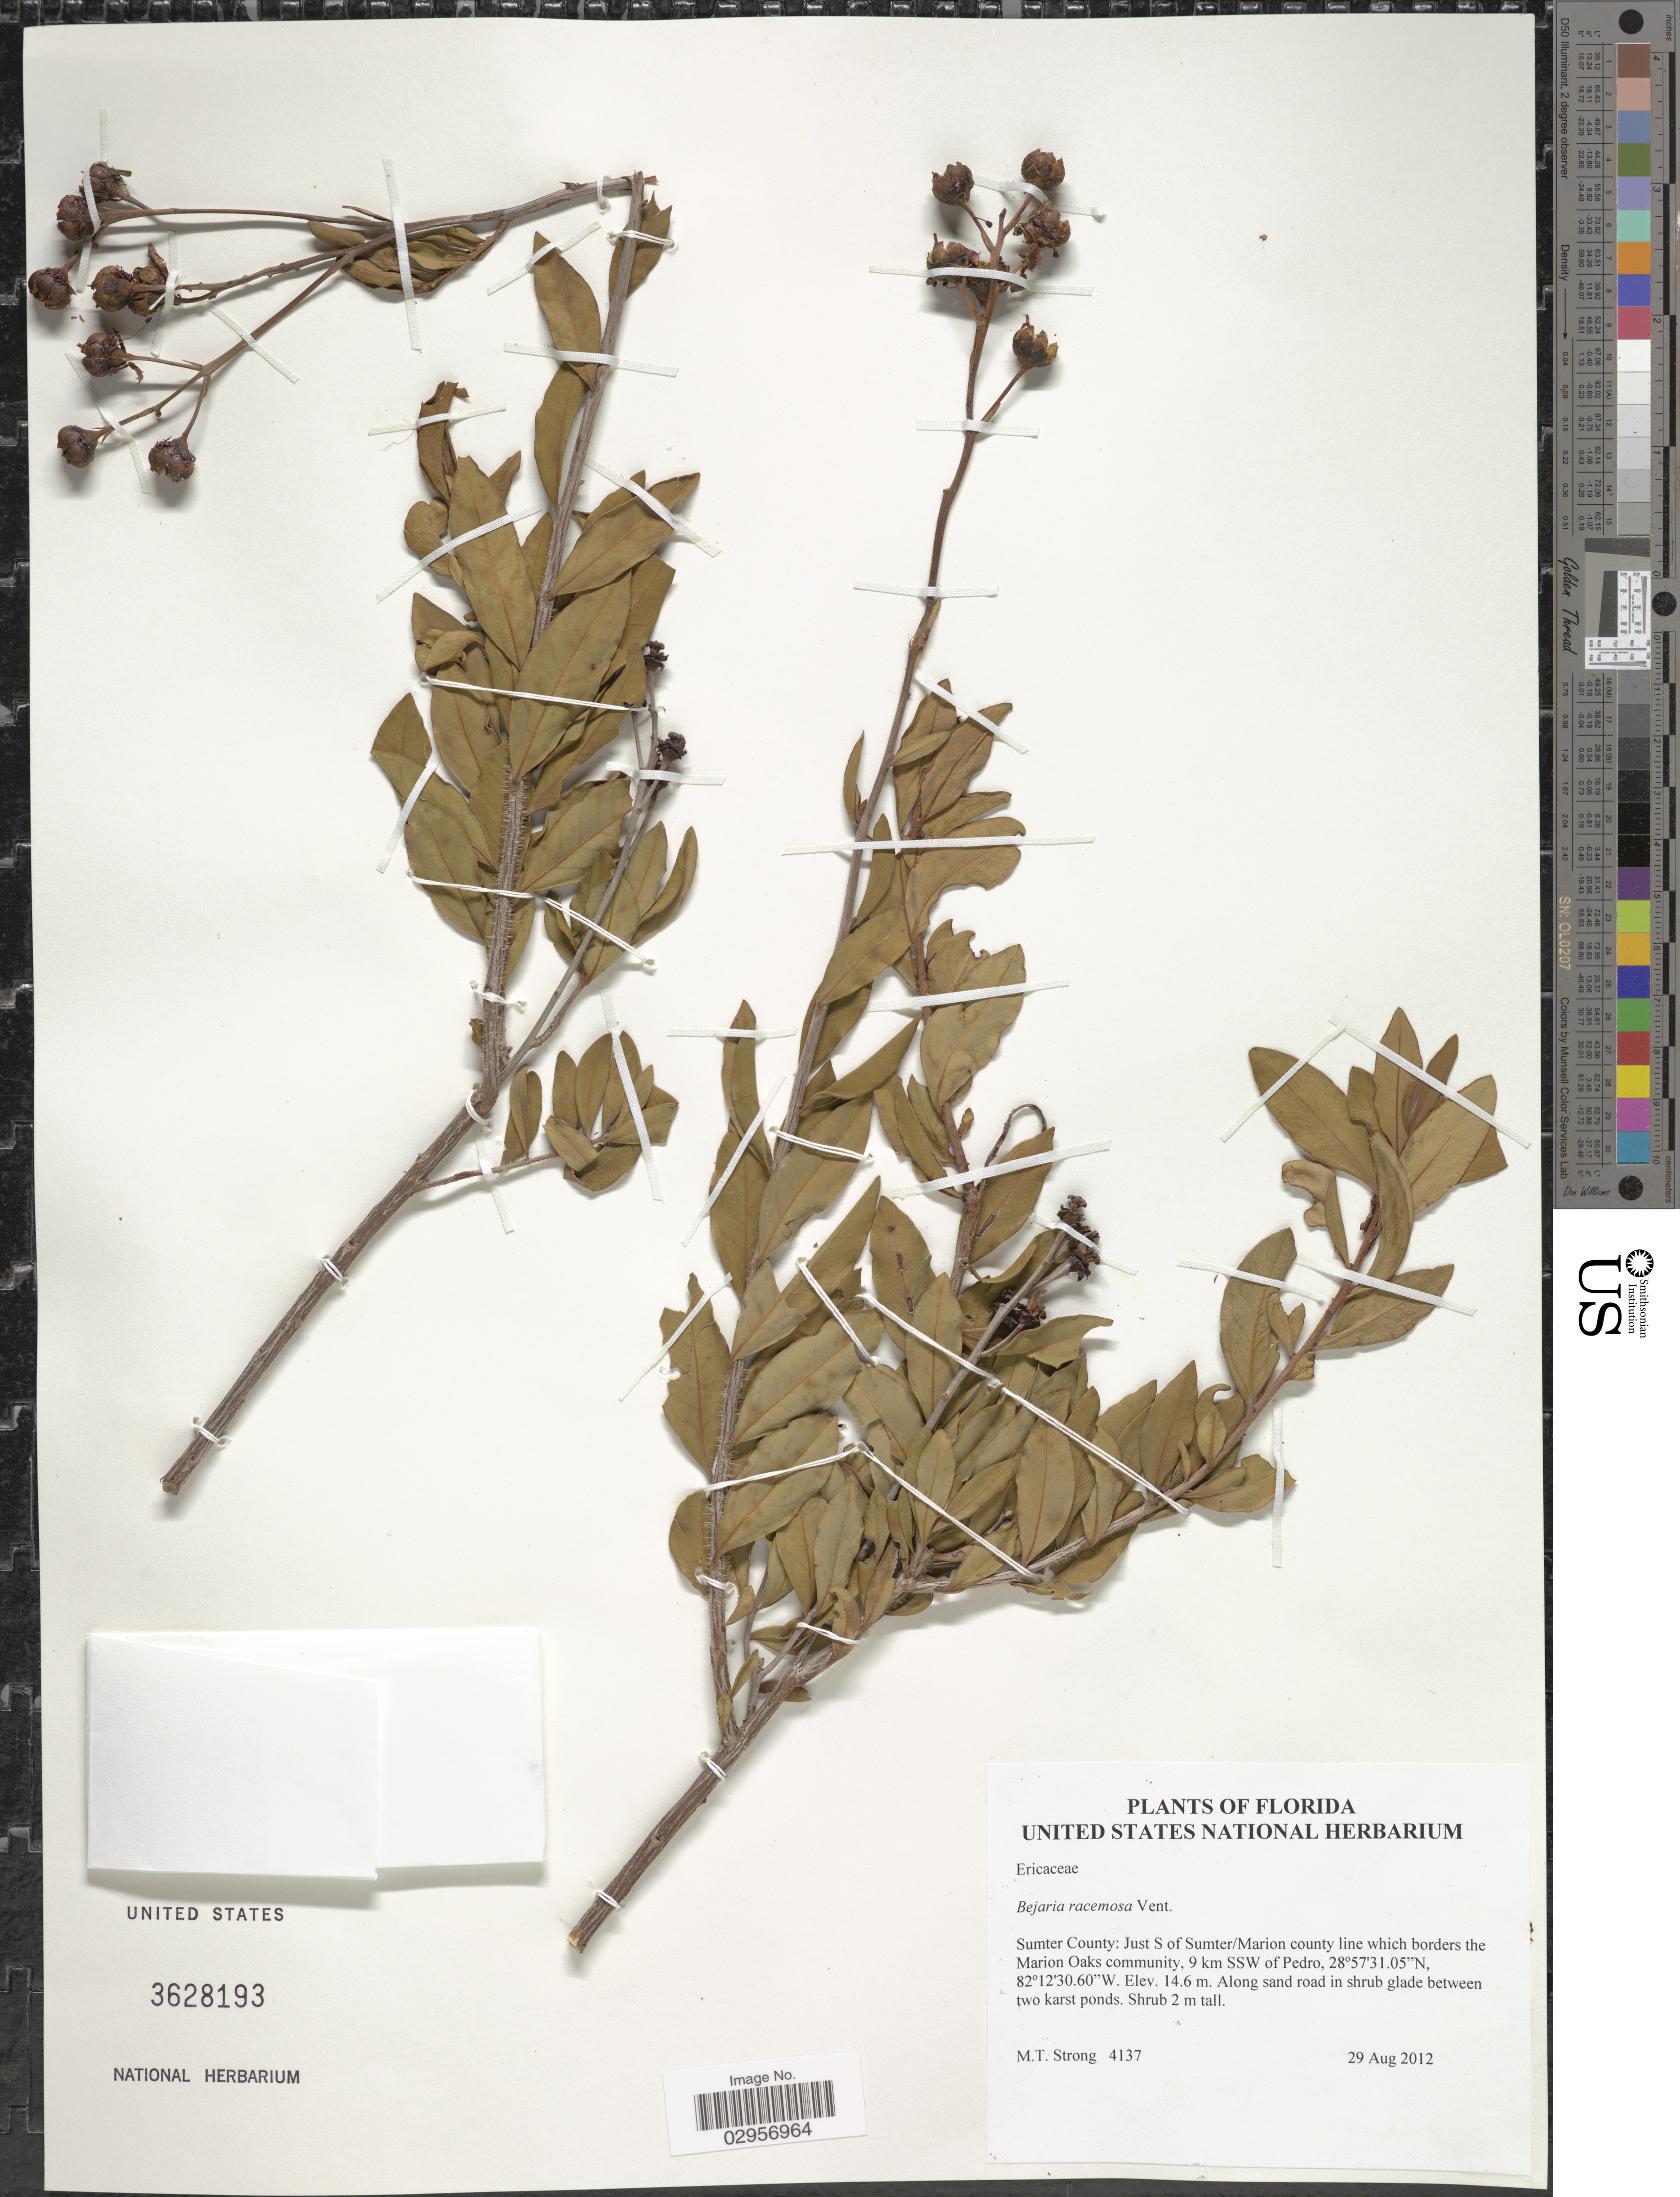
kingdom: Plantae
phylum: Tracheophyta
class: Magnoliopsida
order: Ericales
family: Ericaceae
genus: Bejaria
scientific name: Bejaria racemosa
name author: Vent.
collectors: M. T. Strong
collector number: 4137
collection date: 2012-08-29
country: United States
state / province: Florida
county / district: Sumter County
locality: Just S of Sumter/Marion county line which borders the Marion Oaks community, 9 km SSW of Pedro.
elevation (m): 14.6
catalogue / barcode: US 3628193